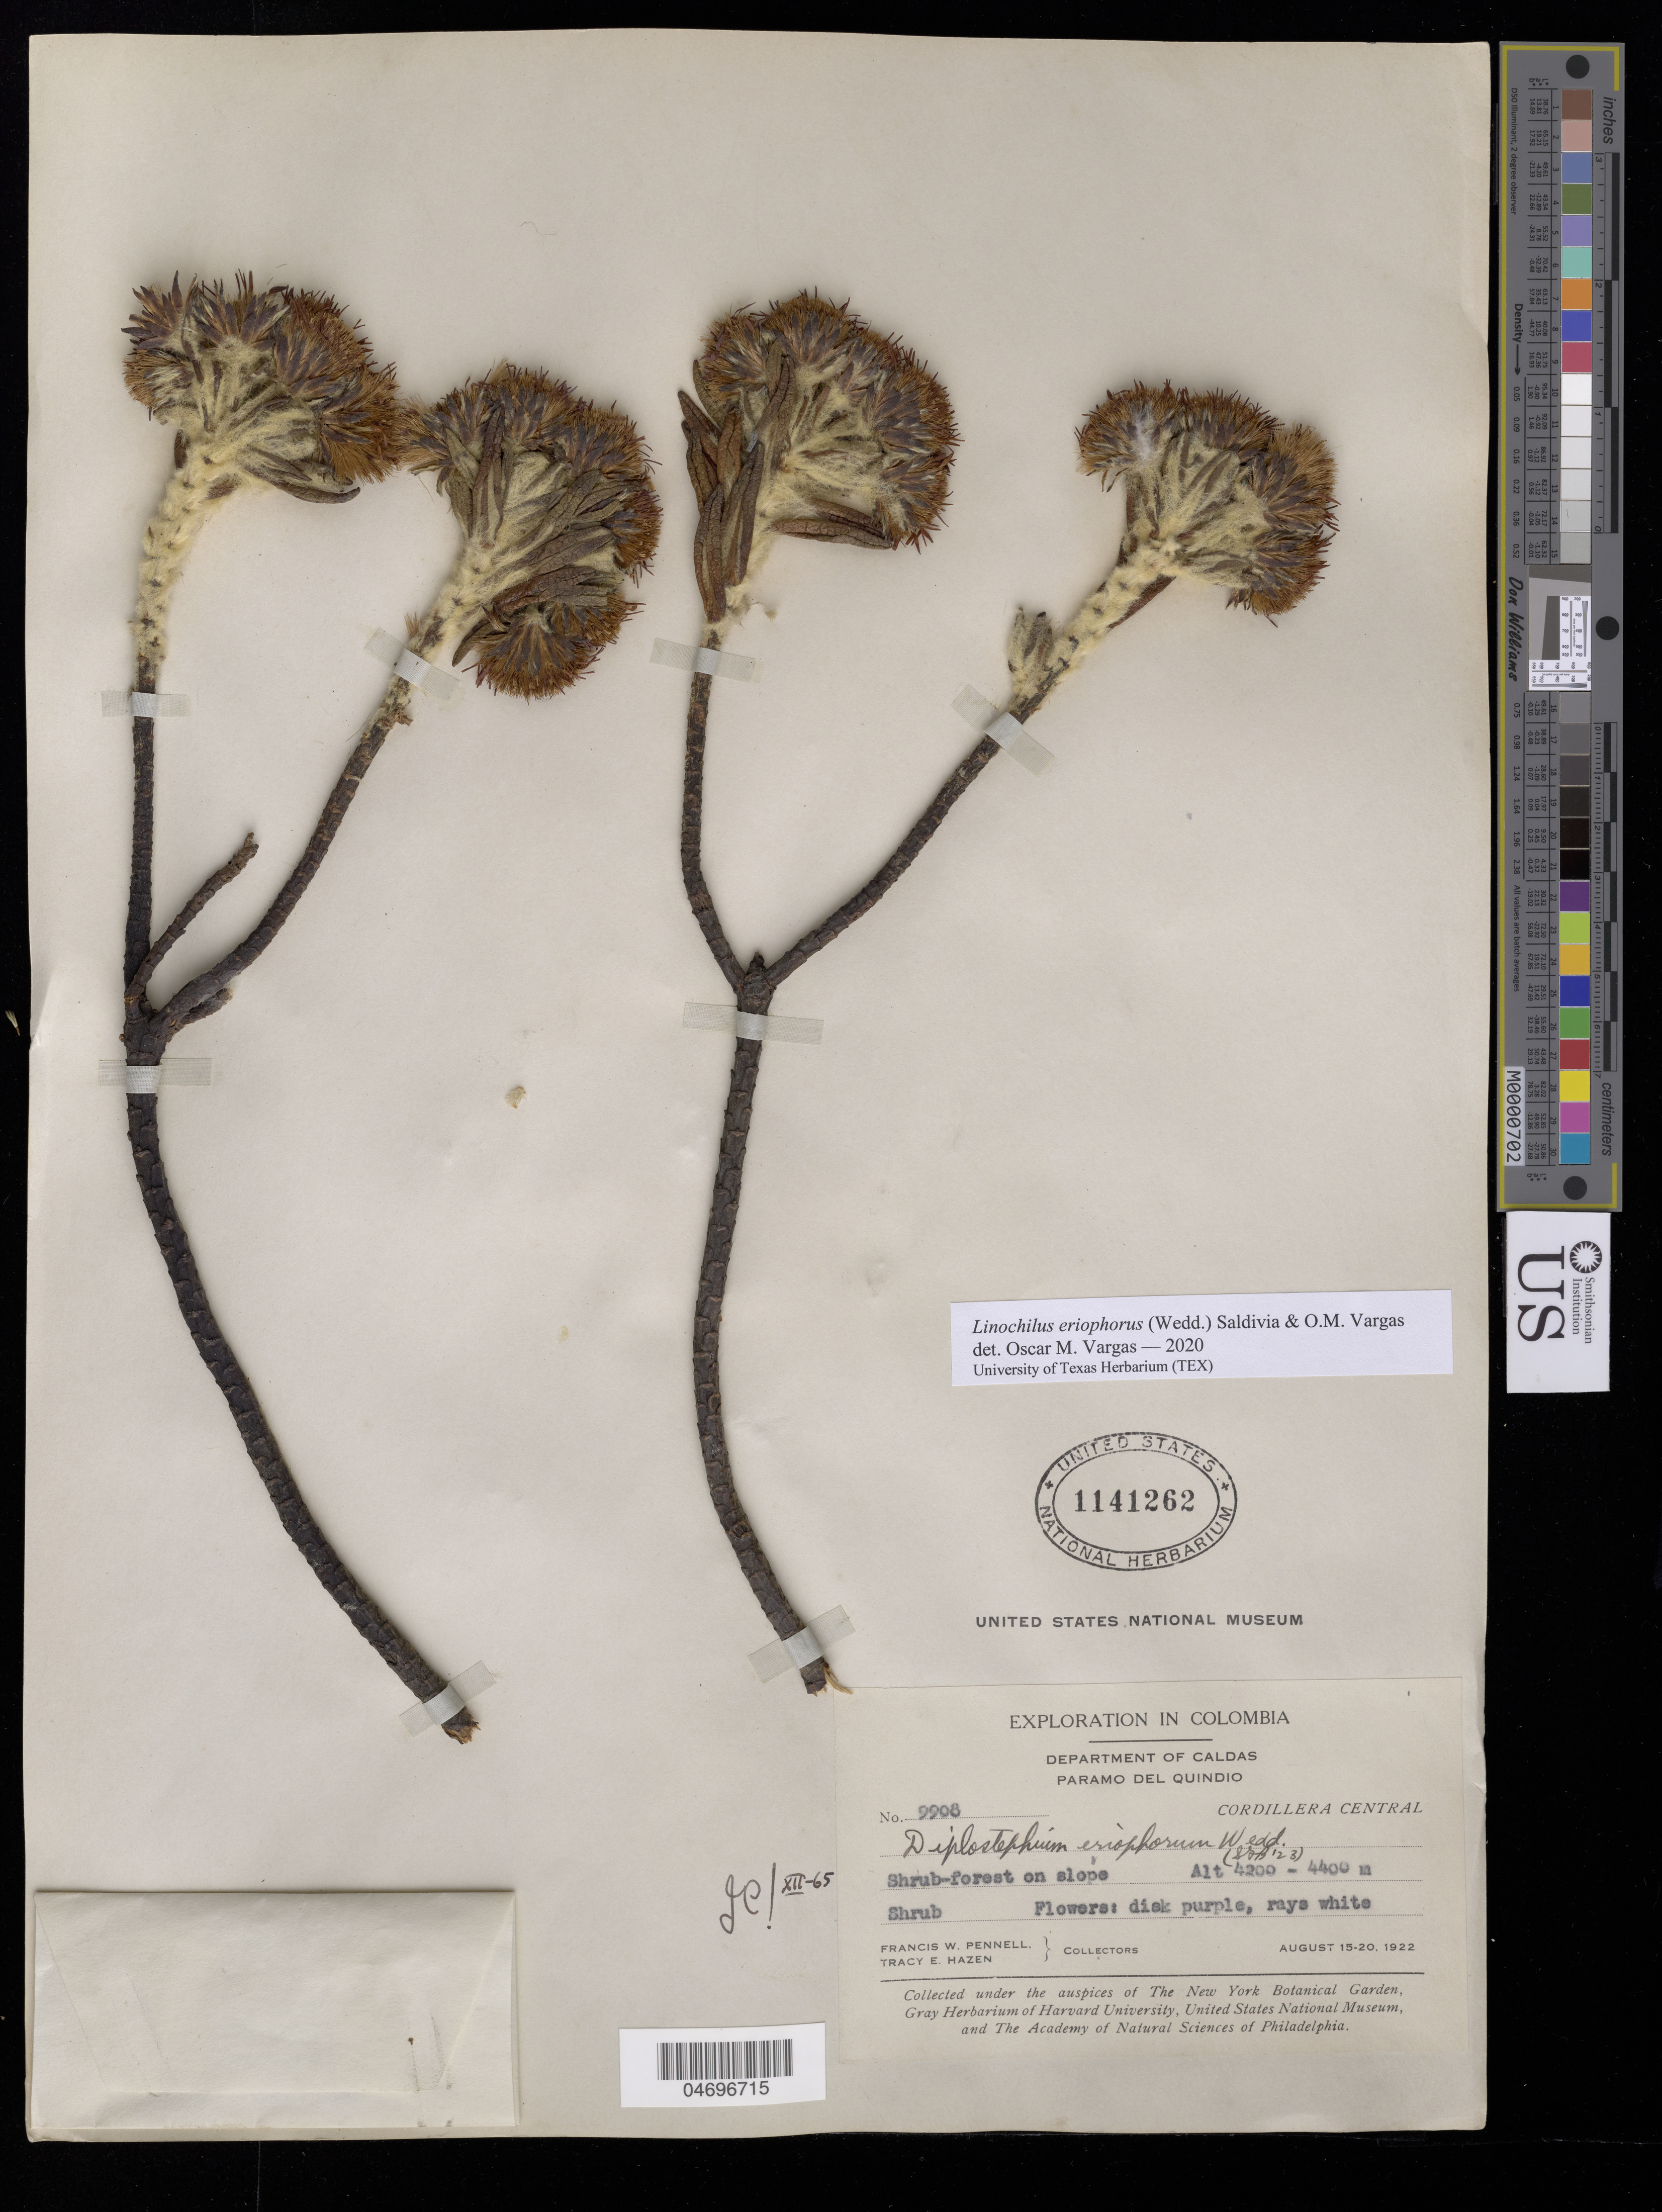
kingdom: Plantae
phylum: Tracheophyta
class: Magnoliopsida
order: Asterales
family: Asteraceae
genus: Linochilus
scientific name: Linochilus eriophorus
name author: (Wedd.) Saldivia & O.M. Vargas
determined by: Vargas, Oscar M.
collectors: F. W. Pennell & T. E. Hazen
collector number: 9908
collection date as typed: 15 Aug 1922 to 20 Aug 1922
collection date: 1922-08-15/1922-08-20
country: Colombia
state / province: Caldas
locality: Paramo del Quindio. Cordillera Central.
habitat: shrub forest on slope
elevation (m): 4200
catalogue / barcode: US 1141262